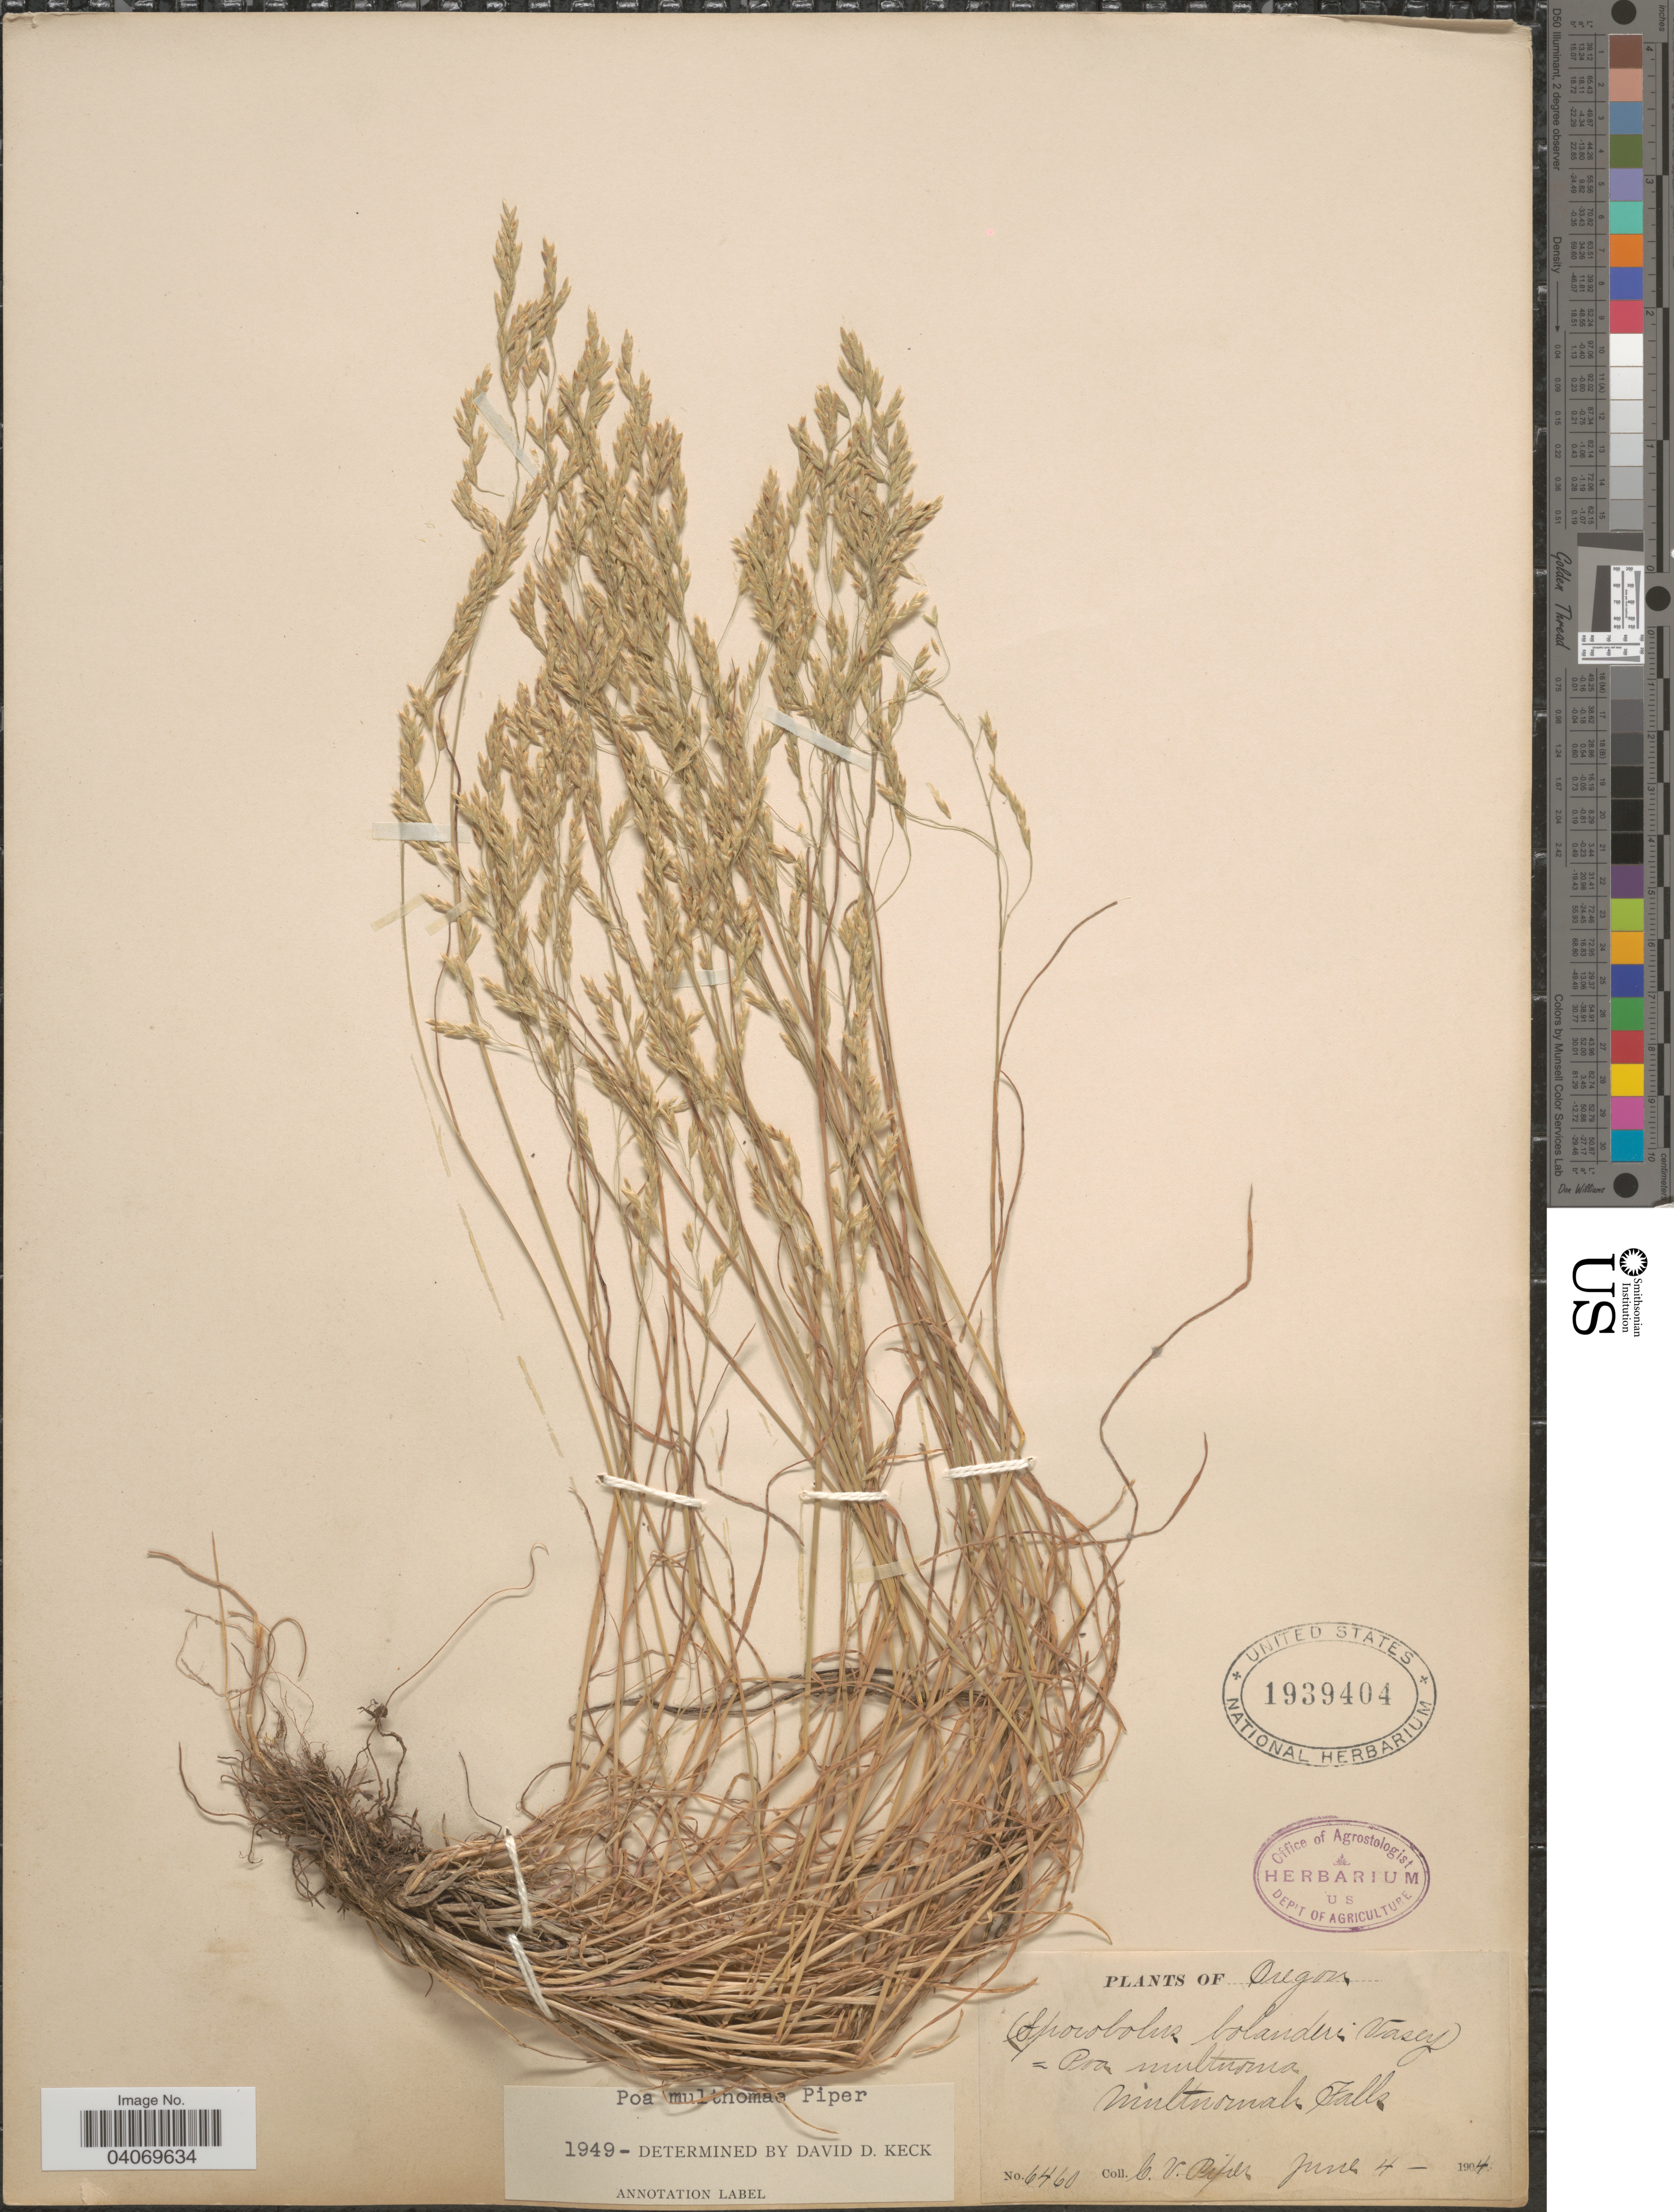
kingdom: Plantae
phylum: Tracheophyta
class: Liliopsida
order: Poales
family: Poaceae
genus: Poa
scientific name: Poa x multnomae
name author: Piper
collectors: C. V. Piper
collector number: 6460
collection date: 1904-06-04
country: United States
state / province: Oregon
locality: Multnomah Falls.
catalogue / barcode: US 1939404